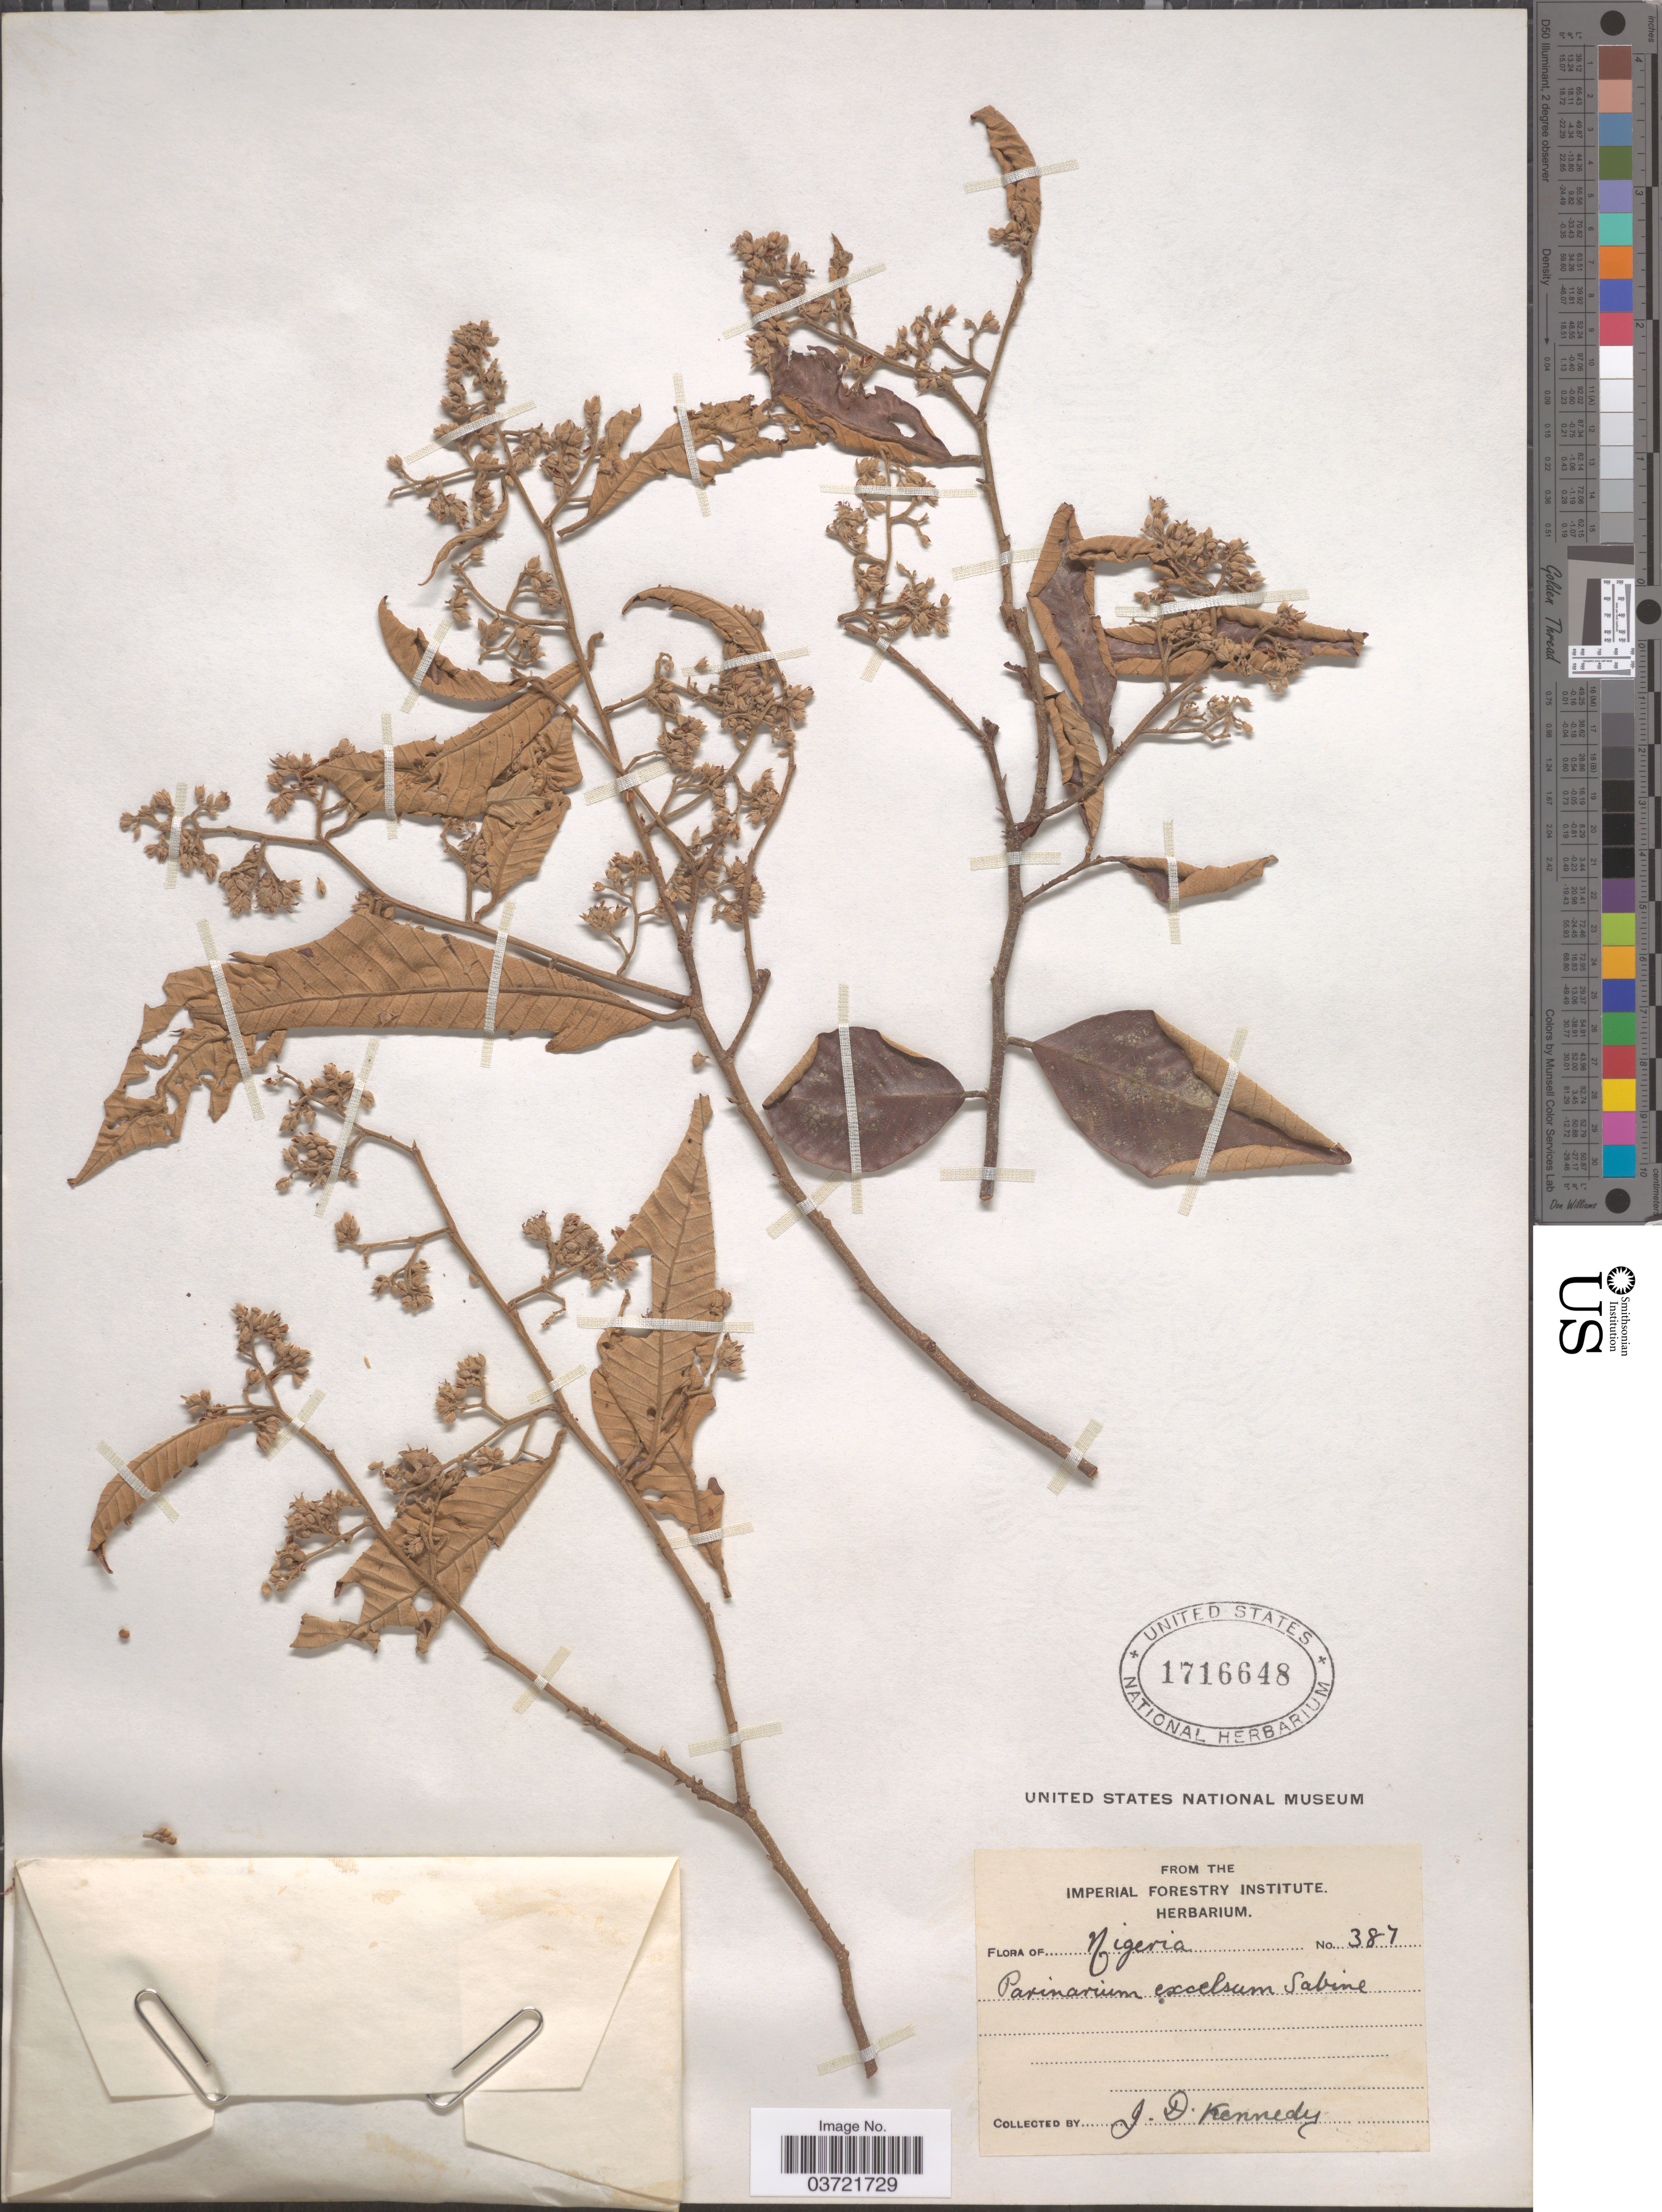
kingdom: Plantae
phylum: Tracheophyta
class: Magnoliopsida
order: Malpighiales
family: Chrysobalanaceae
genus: Parinari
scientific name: Parinari excelsa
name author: Sabine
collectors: J. D. Kennedy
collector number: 387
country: Nigeria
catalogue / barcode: US 1716648